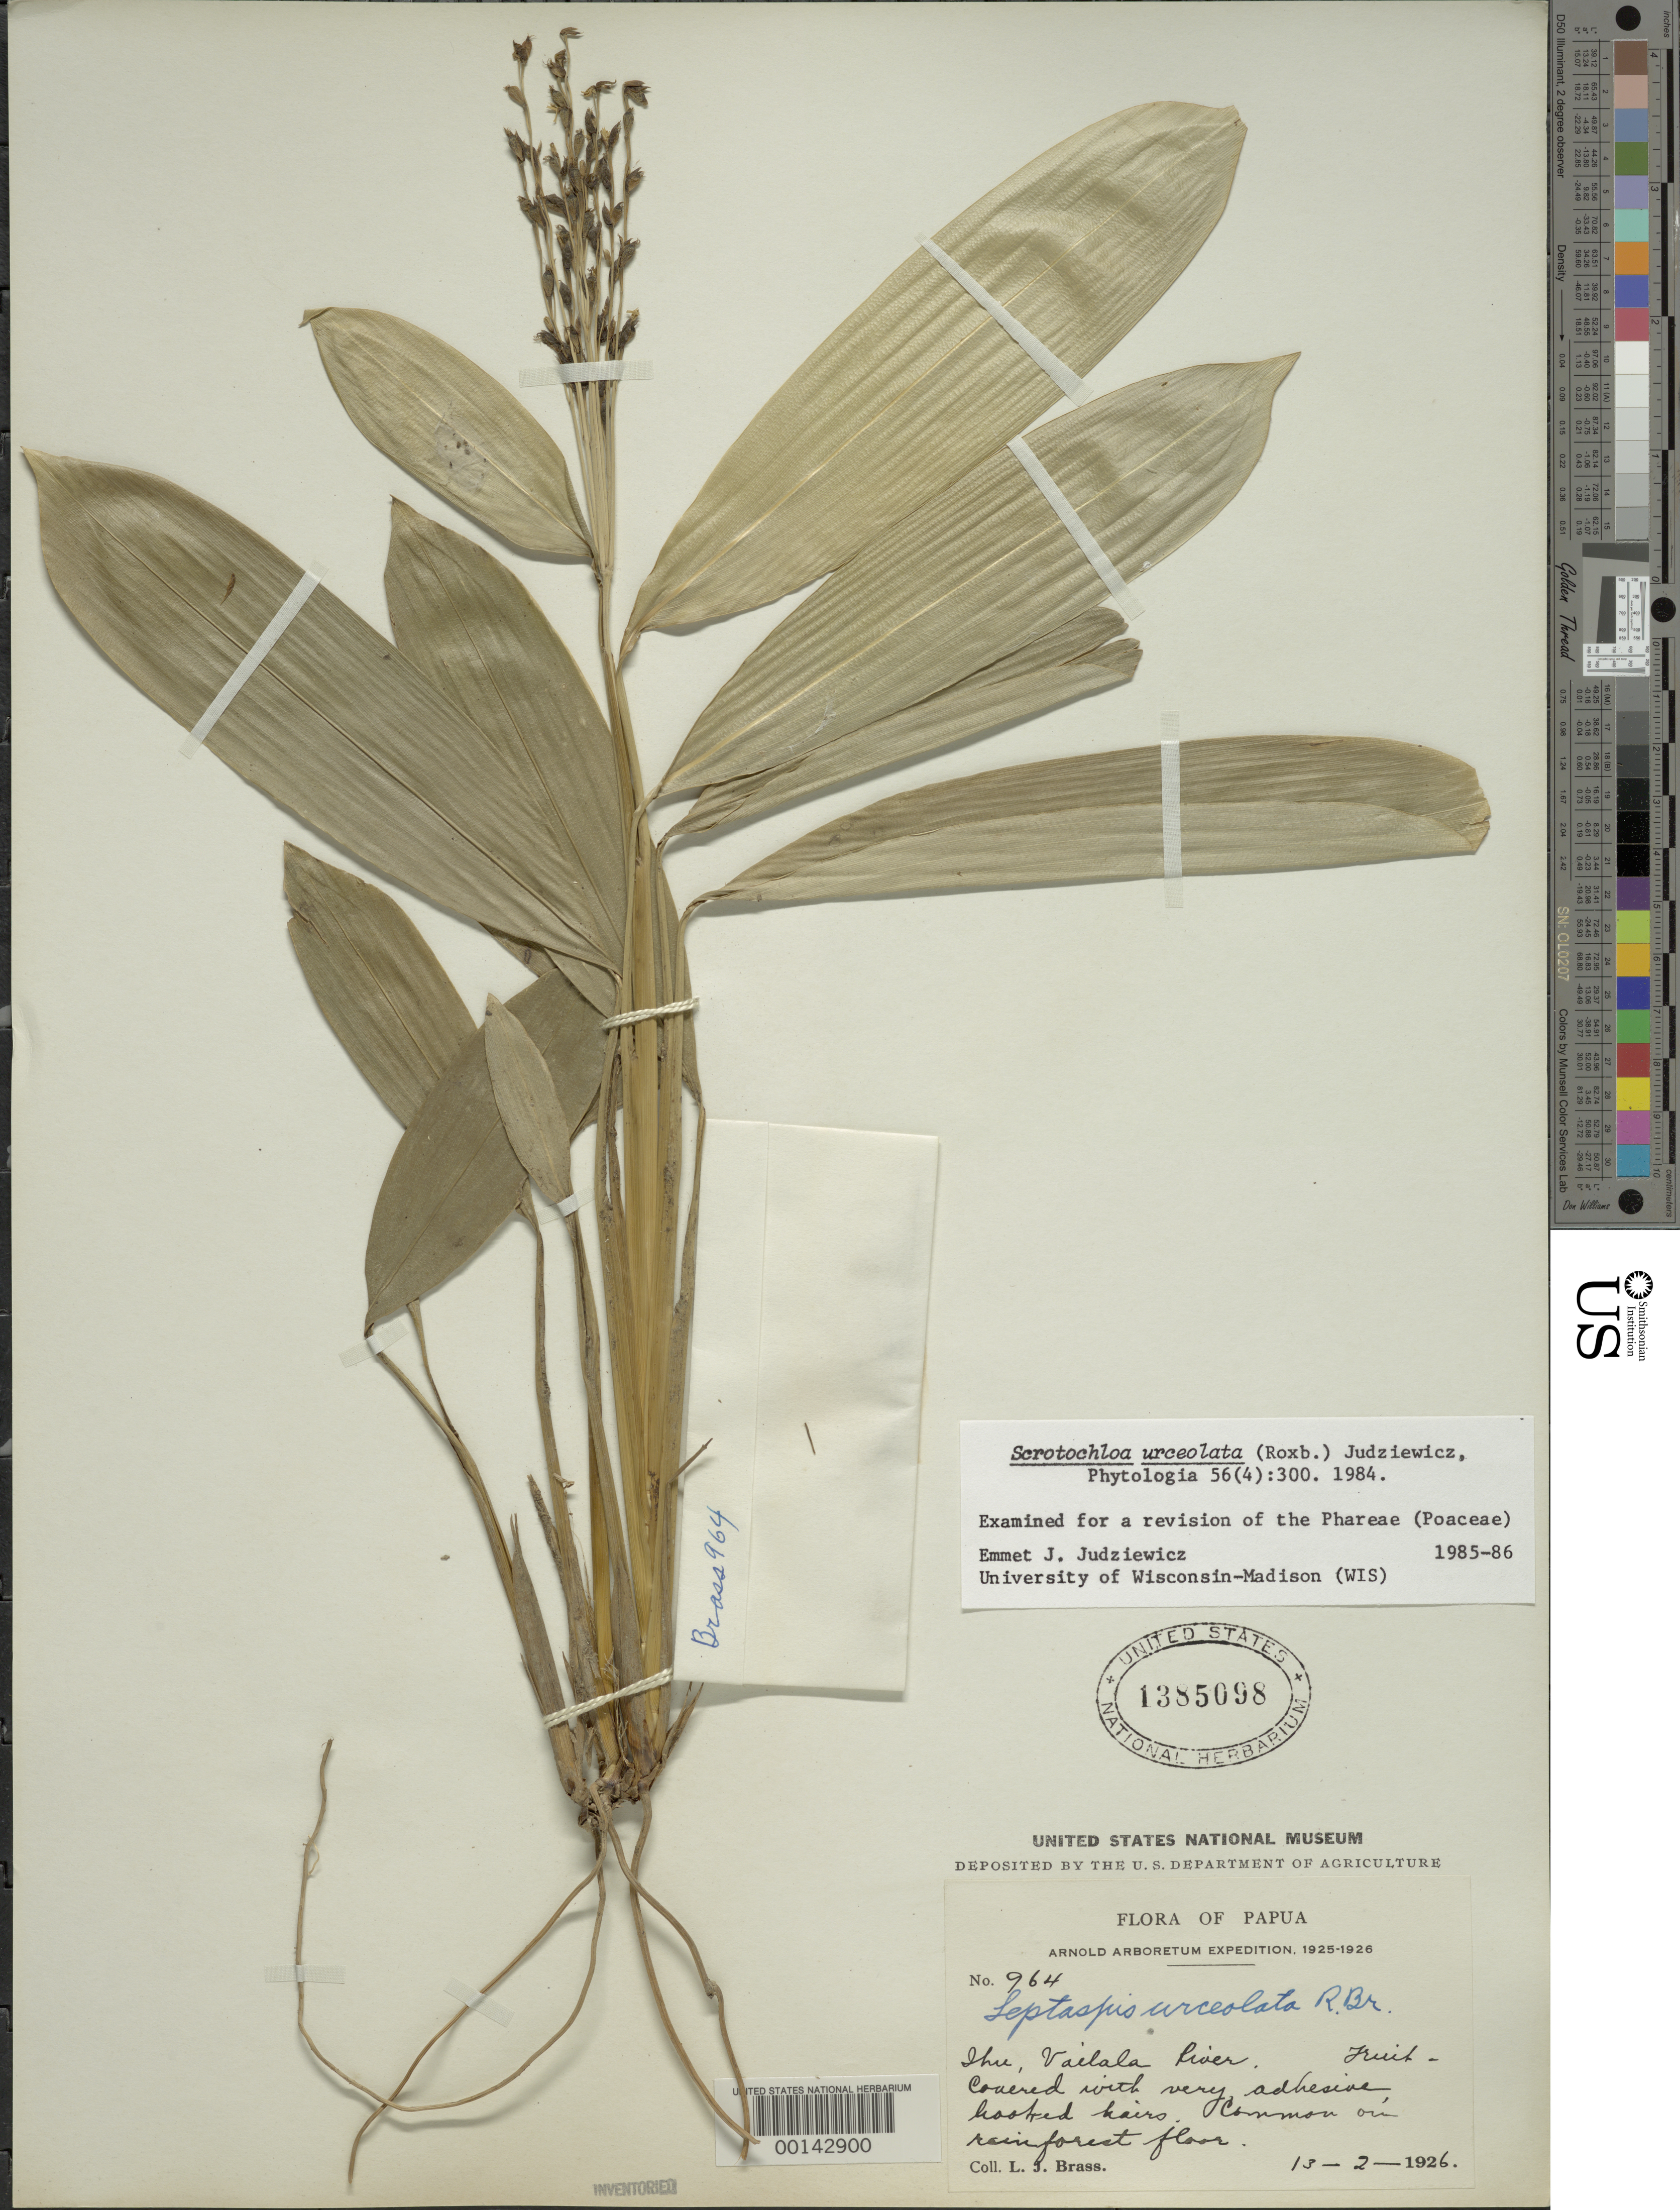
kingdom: Plantae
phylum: Tracheophyta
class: Liliopsida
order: Poales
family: Poaceae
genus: Scrotochloa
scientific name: Scrotochloa urceolata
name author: (Roxb.) Judz.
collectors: L. J. Brass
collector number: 964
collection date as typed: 13 Feb 1926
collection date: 1926-02-13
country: Papua New Guinea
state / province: Gulf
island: New Guinea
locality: Ihu, vailala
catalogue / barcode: US 1385098